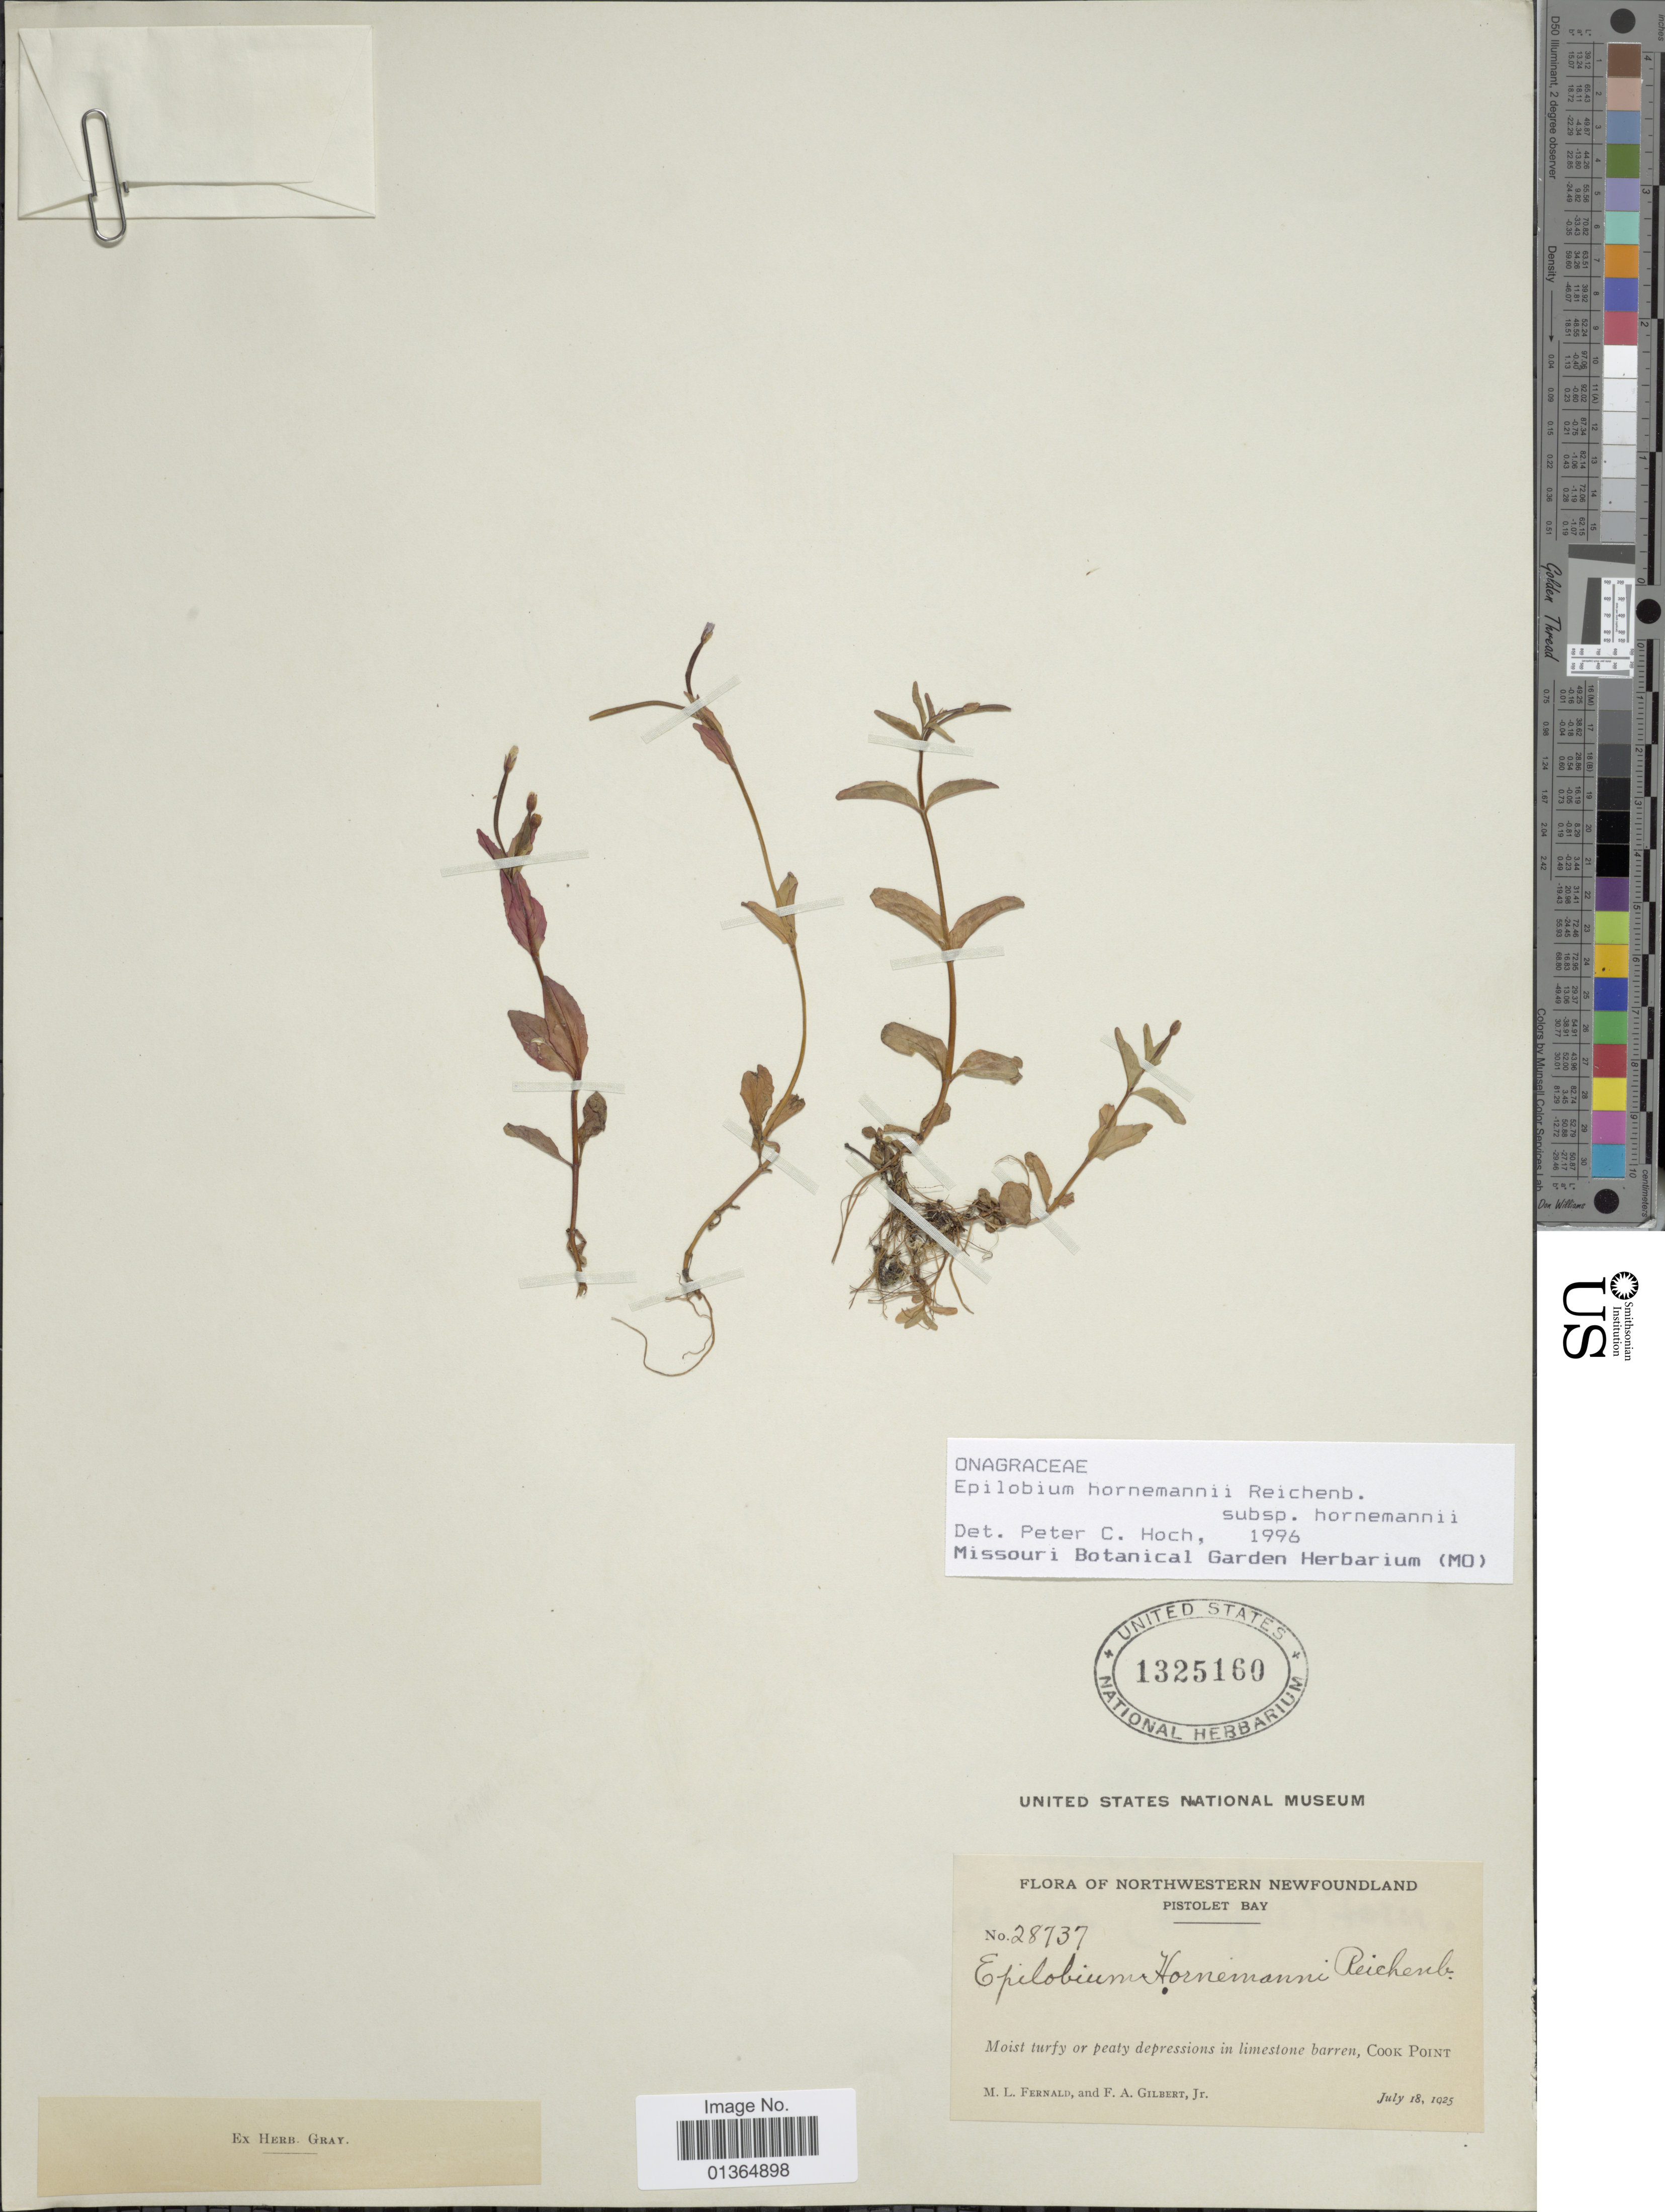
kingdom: Plantae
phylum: Tracheophyta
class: Magnoliopsida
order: Myrtales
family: Onagraceae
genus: Epilobium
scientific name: Epilobium hornemannii subsp. hornemannii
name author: Rchb.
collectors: M. L. Fernald & F. A. Gilbert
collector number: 28737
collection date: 1925-07-18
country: Canada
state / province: Newfoundland and Labrador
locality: Northwestern Newfoundland. Pistolet Bay. Cook Point.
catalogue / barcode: US 1325160